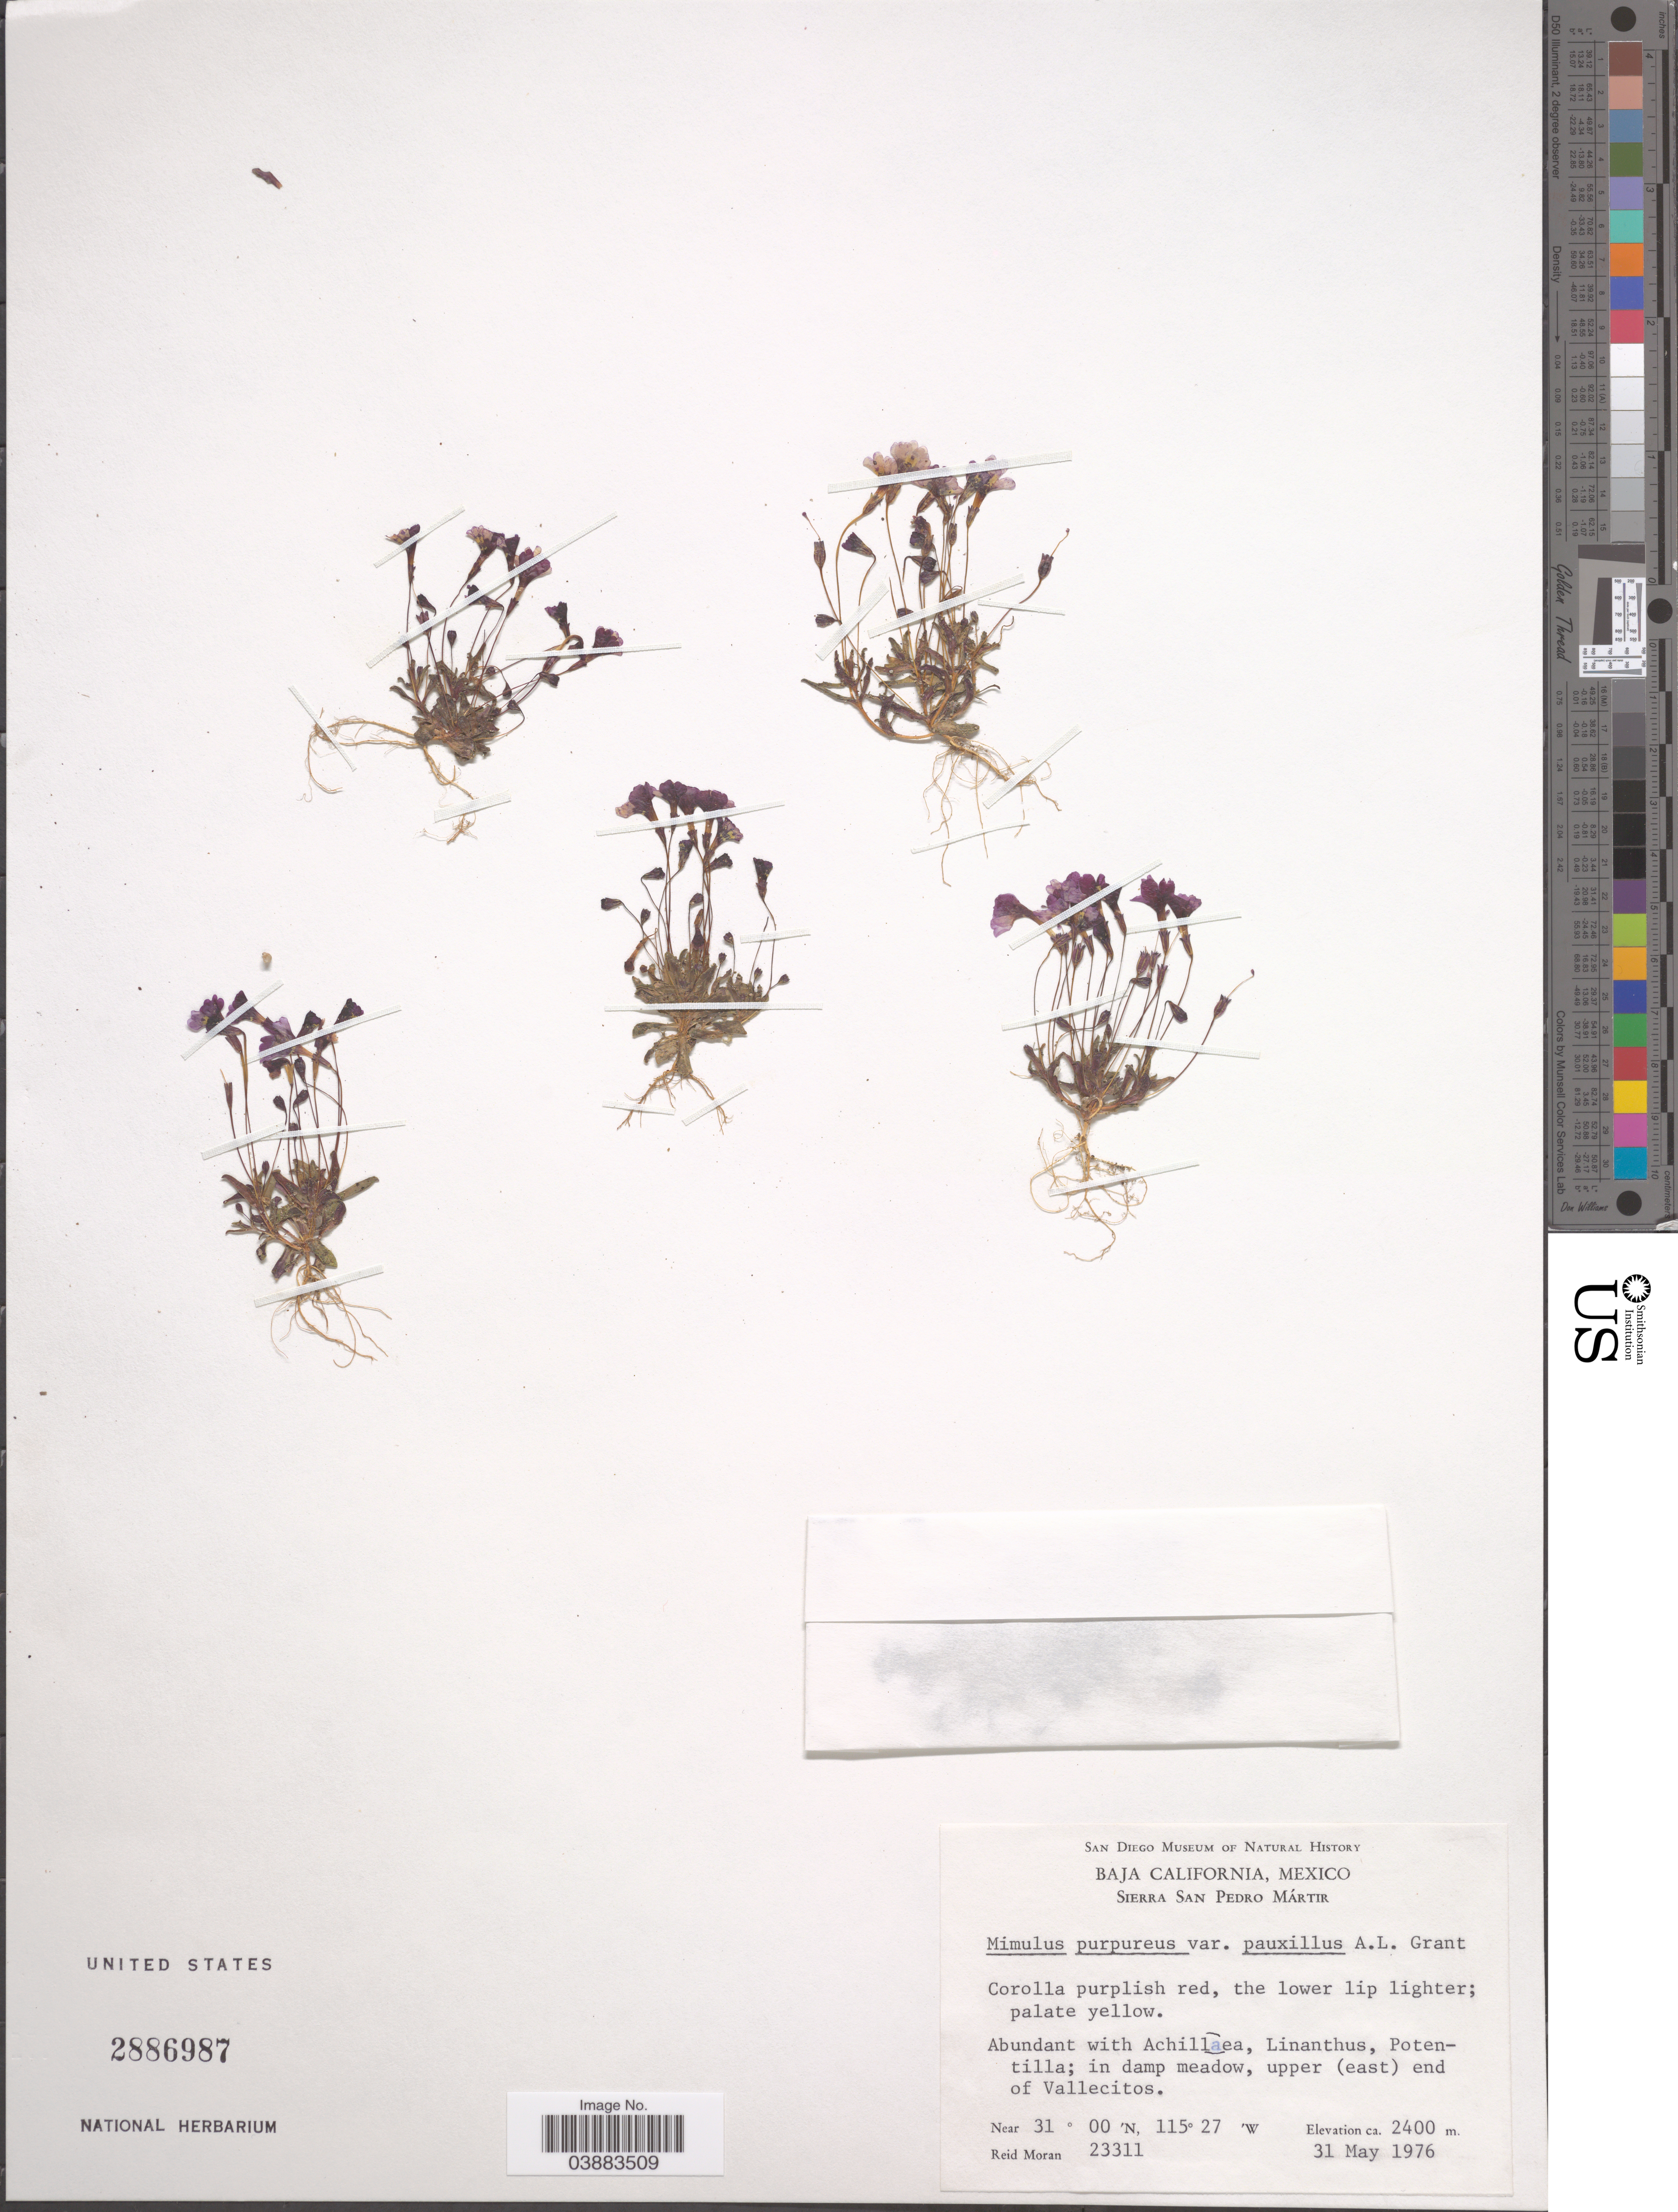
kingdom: Plantae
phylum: Tracheophyta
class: Magnoliopsida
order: Lamiales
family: Phrymaceae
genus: Mimulus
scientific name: Mimulus purpureus var. pauxillus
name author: A.L. Grant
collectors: R. V. Moran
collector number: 23311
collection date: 1976-05-31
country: Mexico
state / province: Baja California Norte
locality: Sierra San Pedro Mártir. Upper (east) end of Vallecitos.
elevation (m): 2400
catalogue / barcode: US 2886987